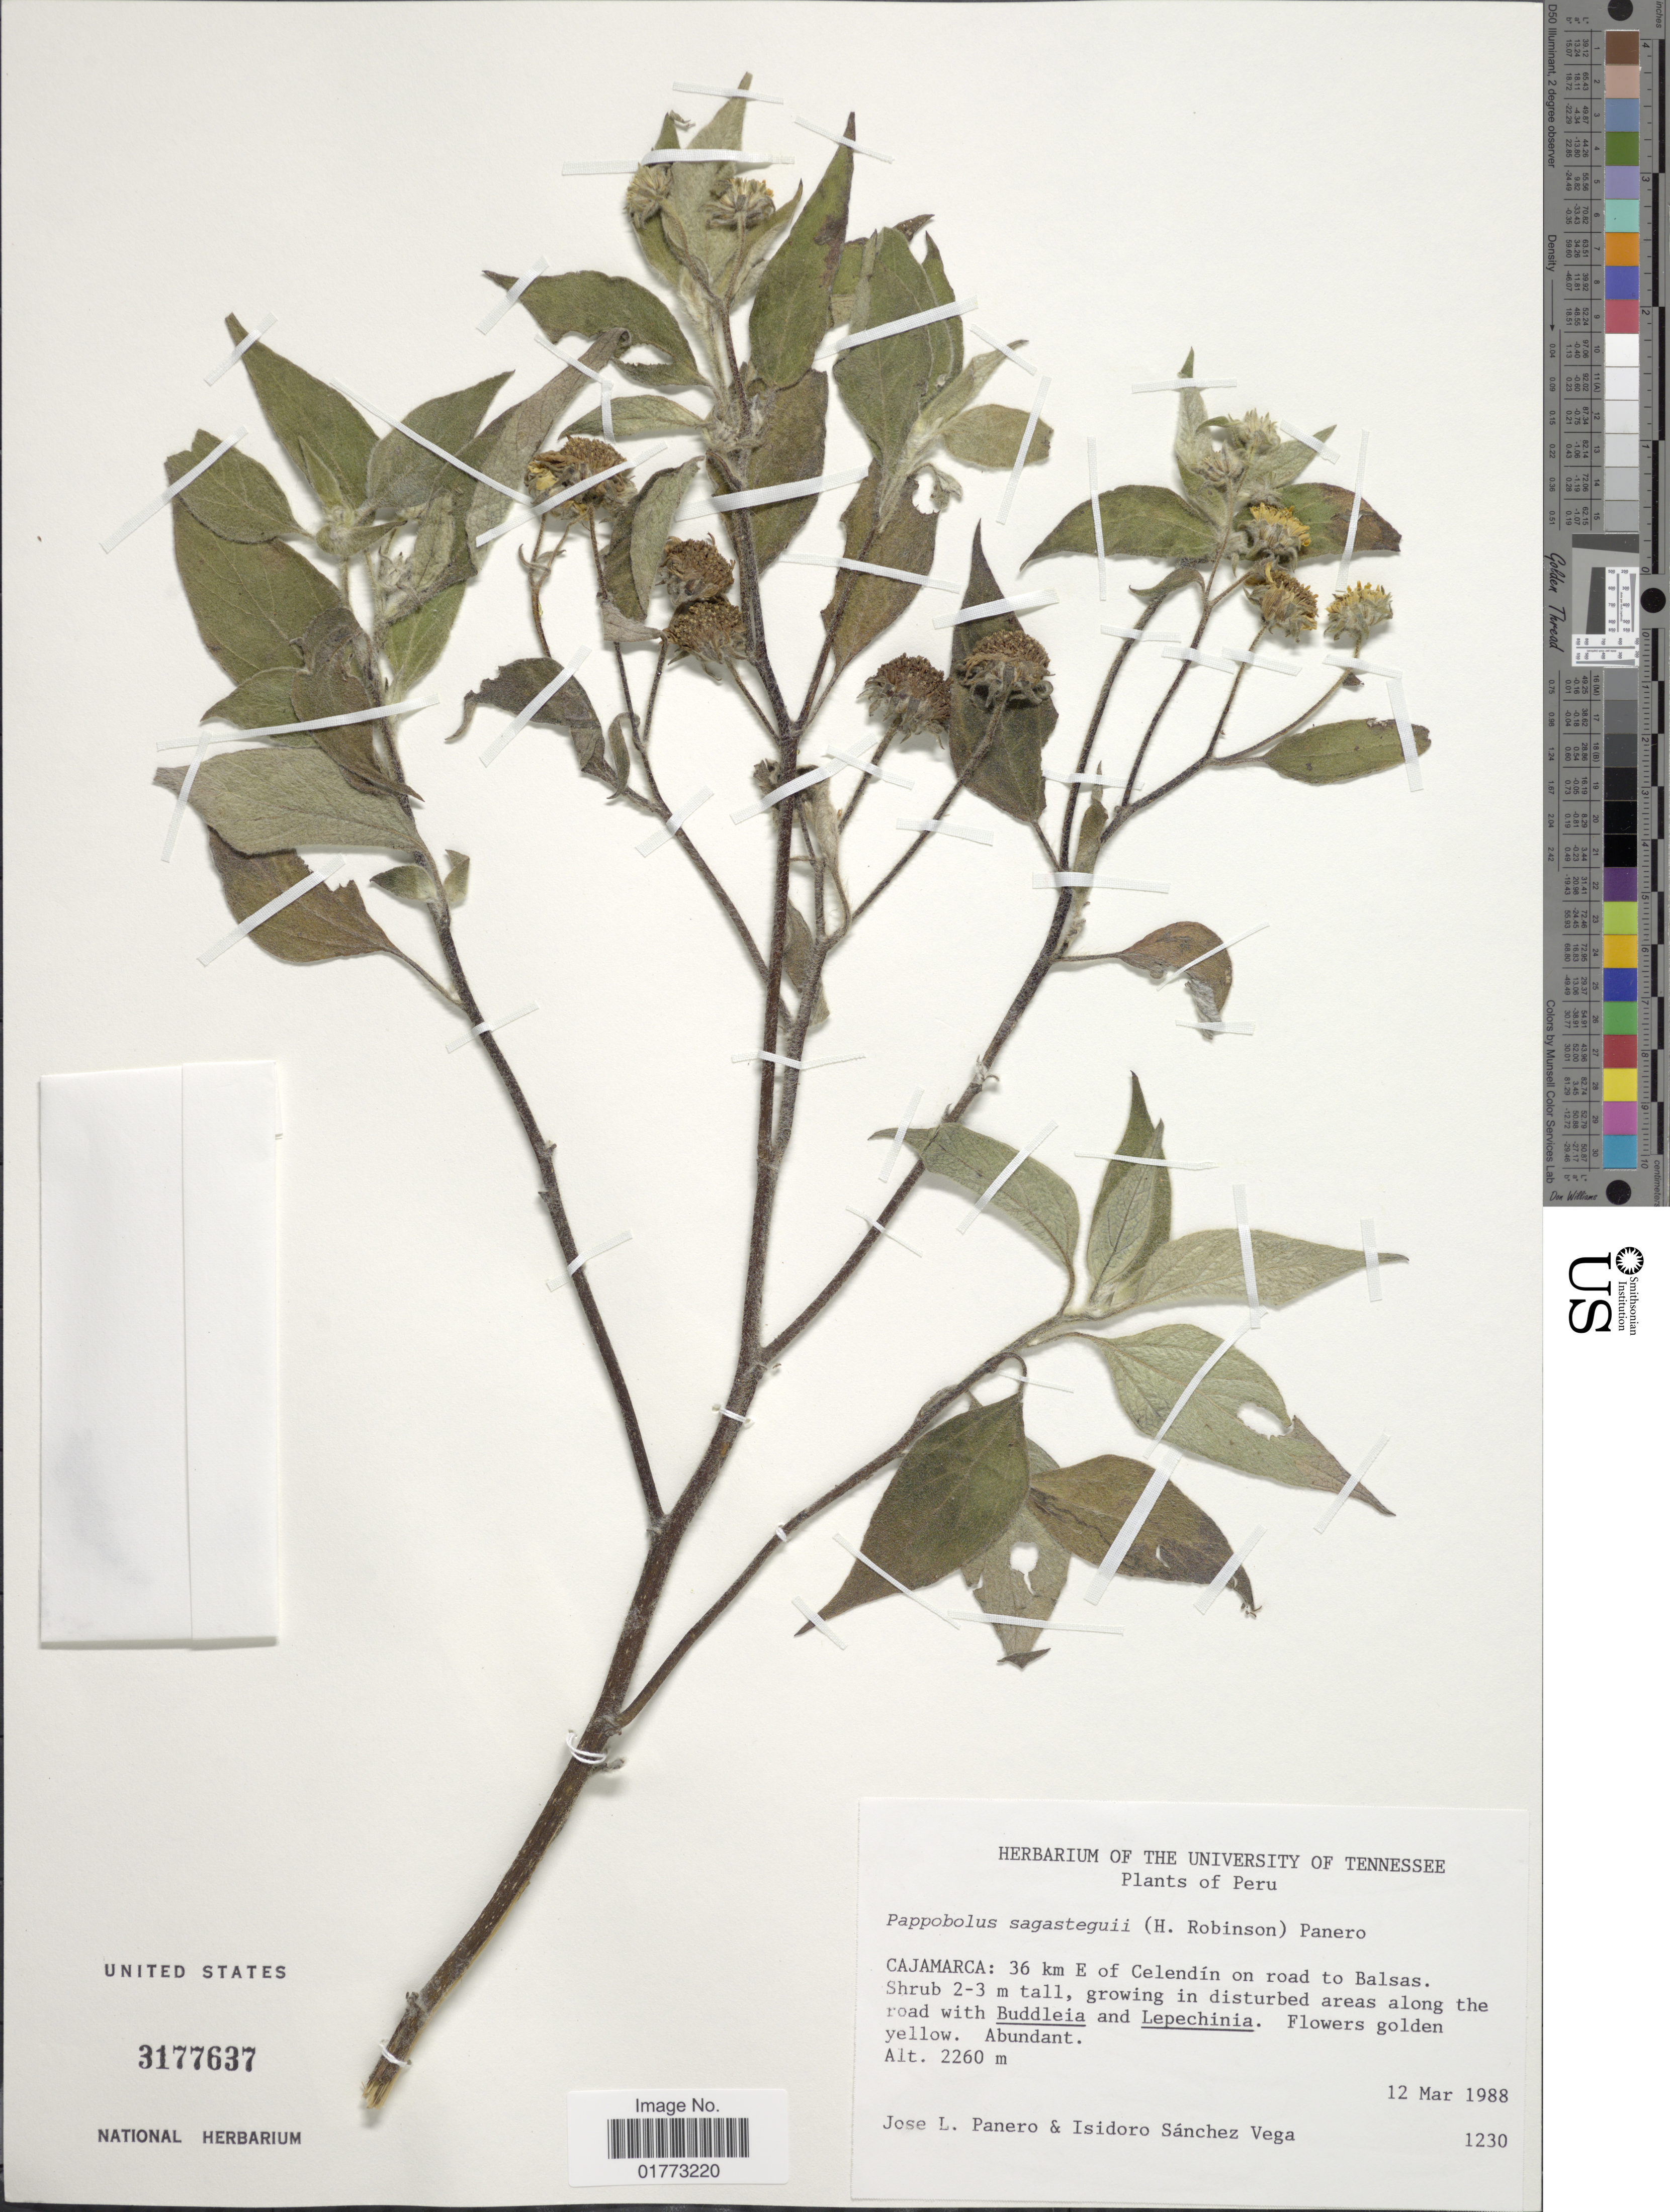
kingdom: Plantae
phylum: Tracheophyta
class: Magnoliopsida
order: Asterales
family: Asteraceae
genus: Pappobolus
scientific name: Pappobolus sagasteguii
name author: (H. Rob.) Panero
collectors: J. L. Panero & I. Sánchez Vega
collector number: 1230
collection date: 1988-03-12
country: Peru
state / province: Cajamarca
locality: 36 km E of Celendin on road to Balsas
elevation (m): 2260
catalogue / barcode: US 3177637